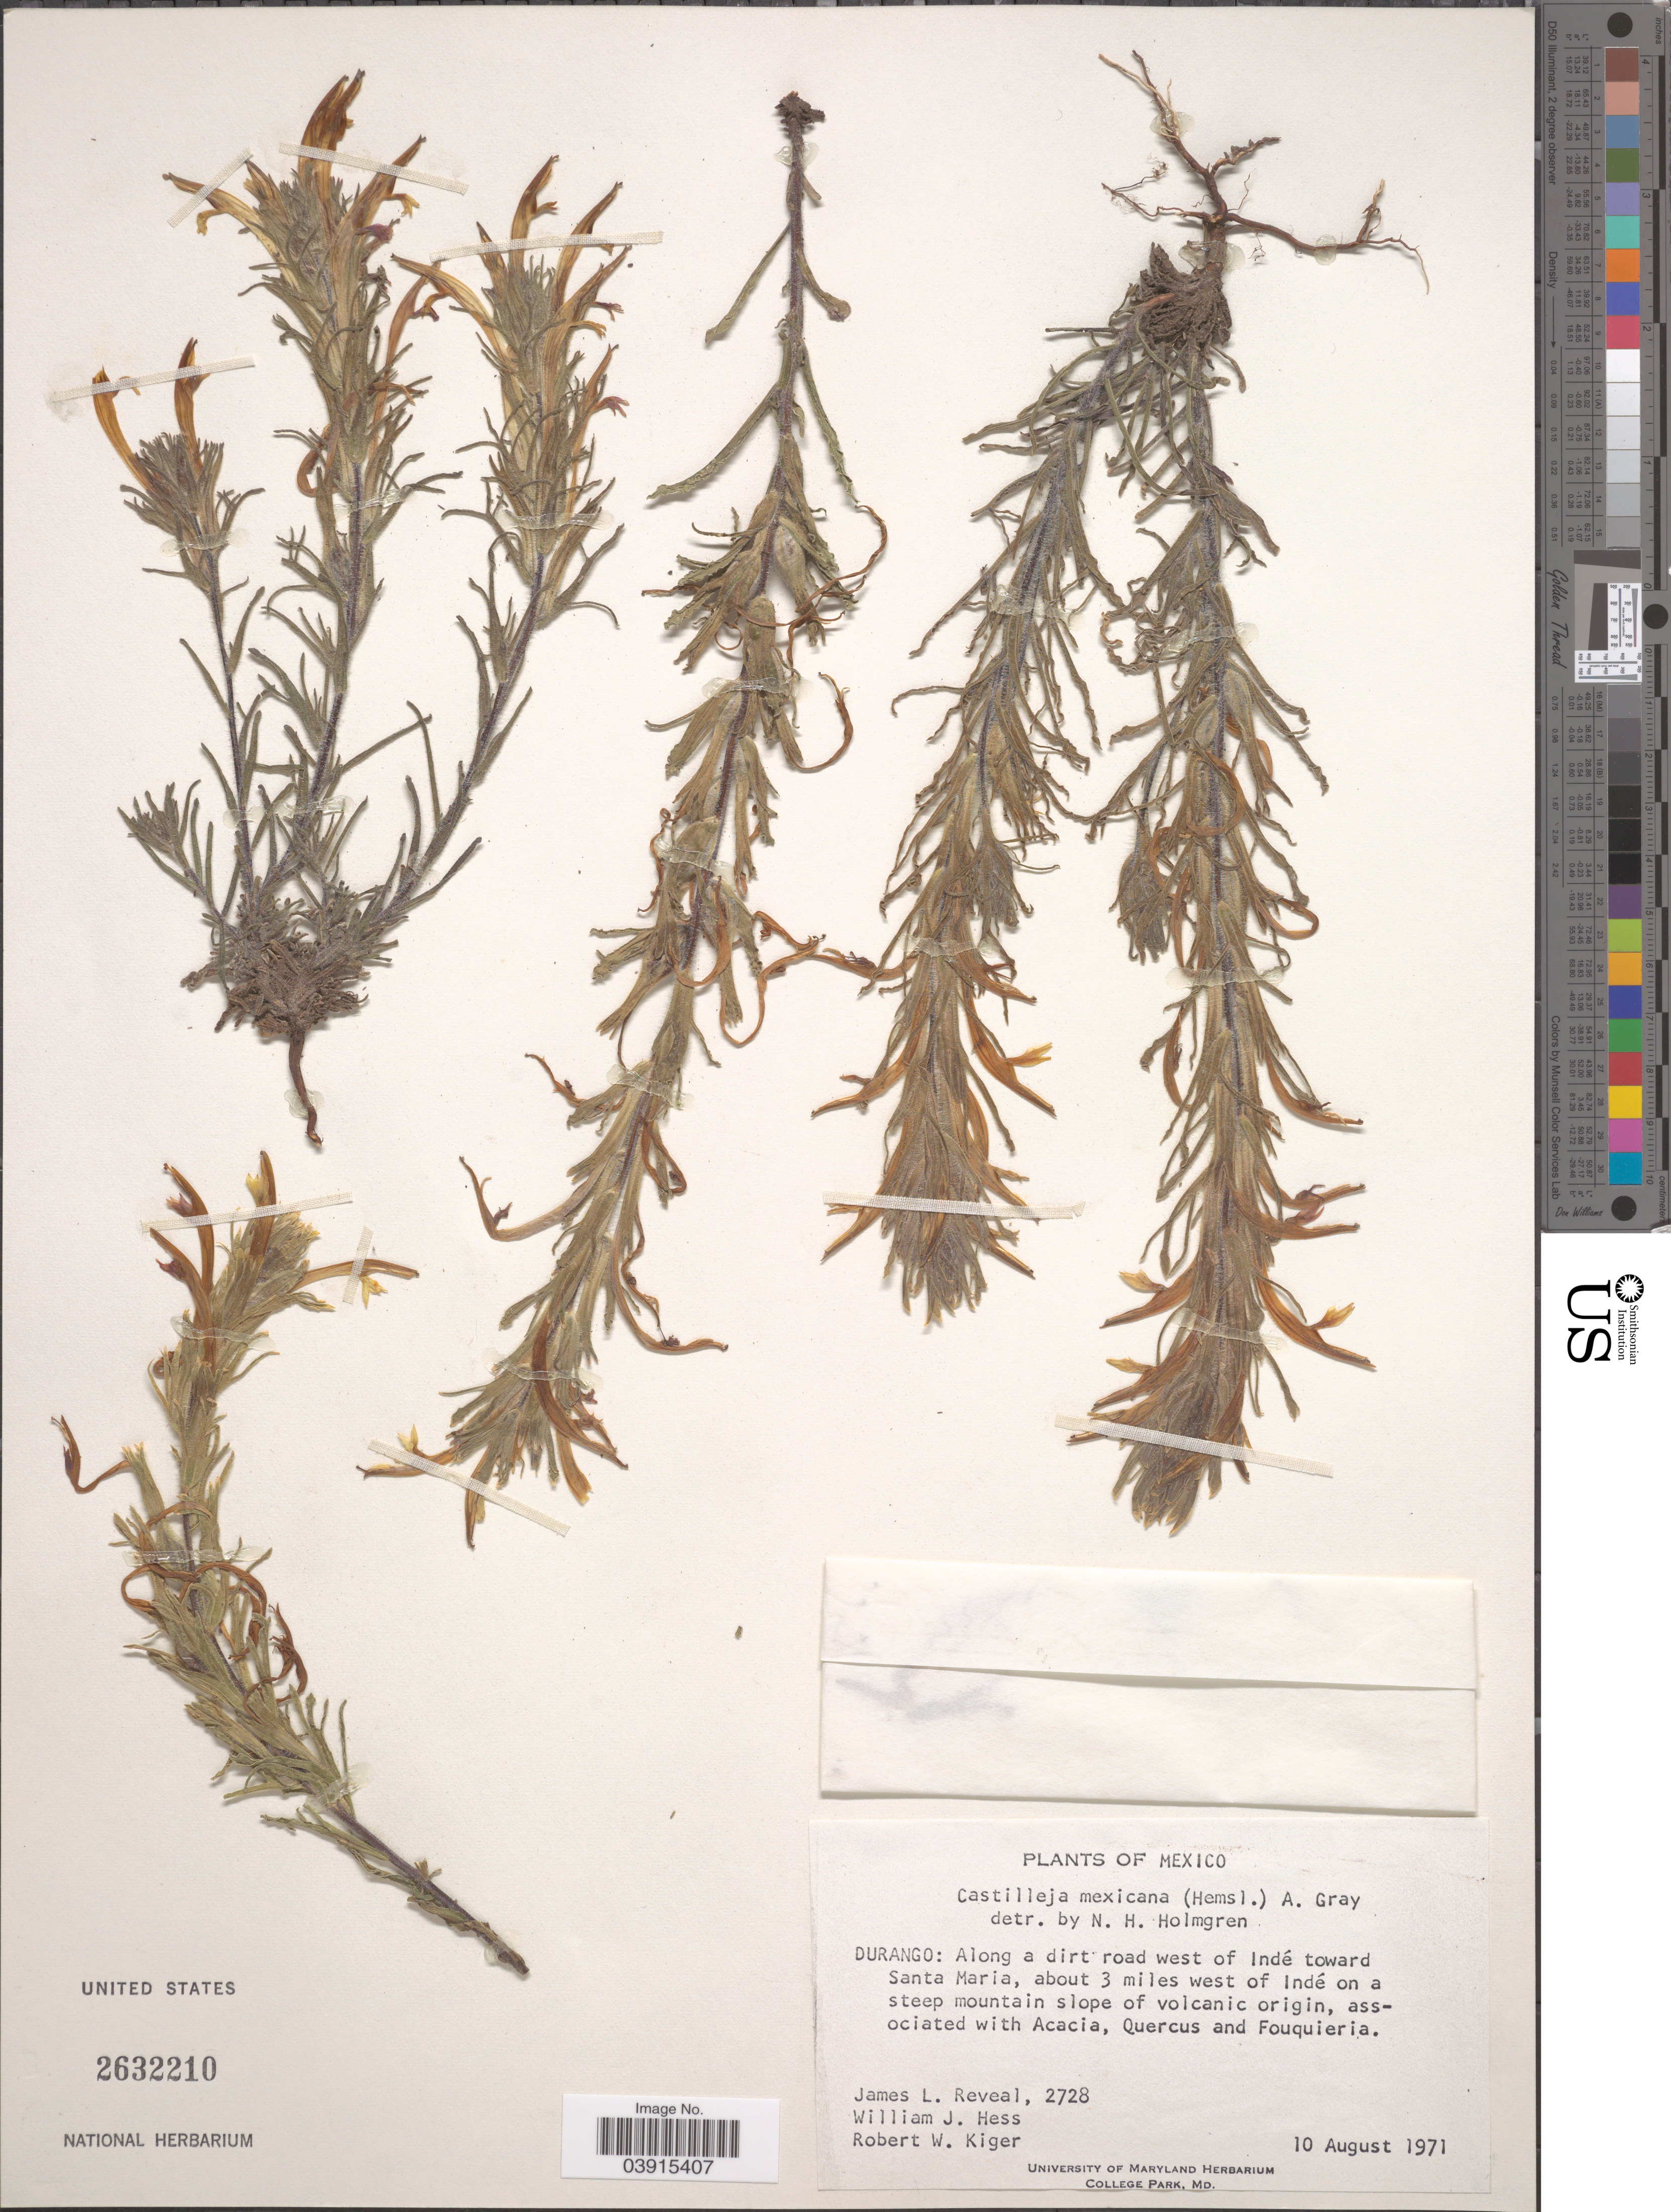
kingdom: Plantae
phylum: Tracheophyta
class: Magnoliopsida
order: Lamiales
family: Orobanchaceae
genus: Castilleja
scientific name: Castilleja mexicana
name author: (Hemsl.) A. Gray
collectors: J. L. Reveal, W. Hess & R. Kiger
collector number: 2728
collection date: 1971-08-10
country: Mexico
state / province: Durango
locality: Along a dirt road west of Indé toward Santa Maria, about 3 miles west of Indé on a steep mountain slope of volcanic origin.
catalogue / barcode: US 2632210